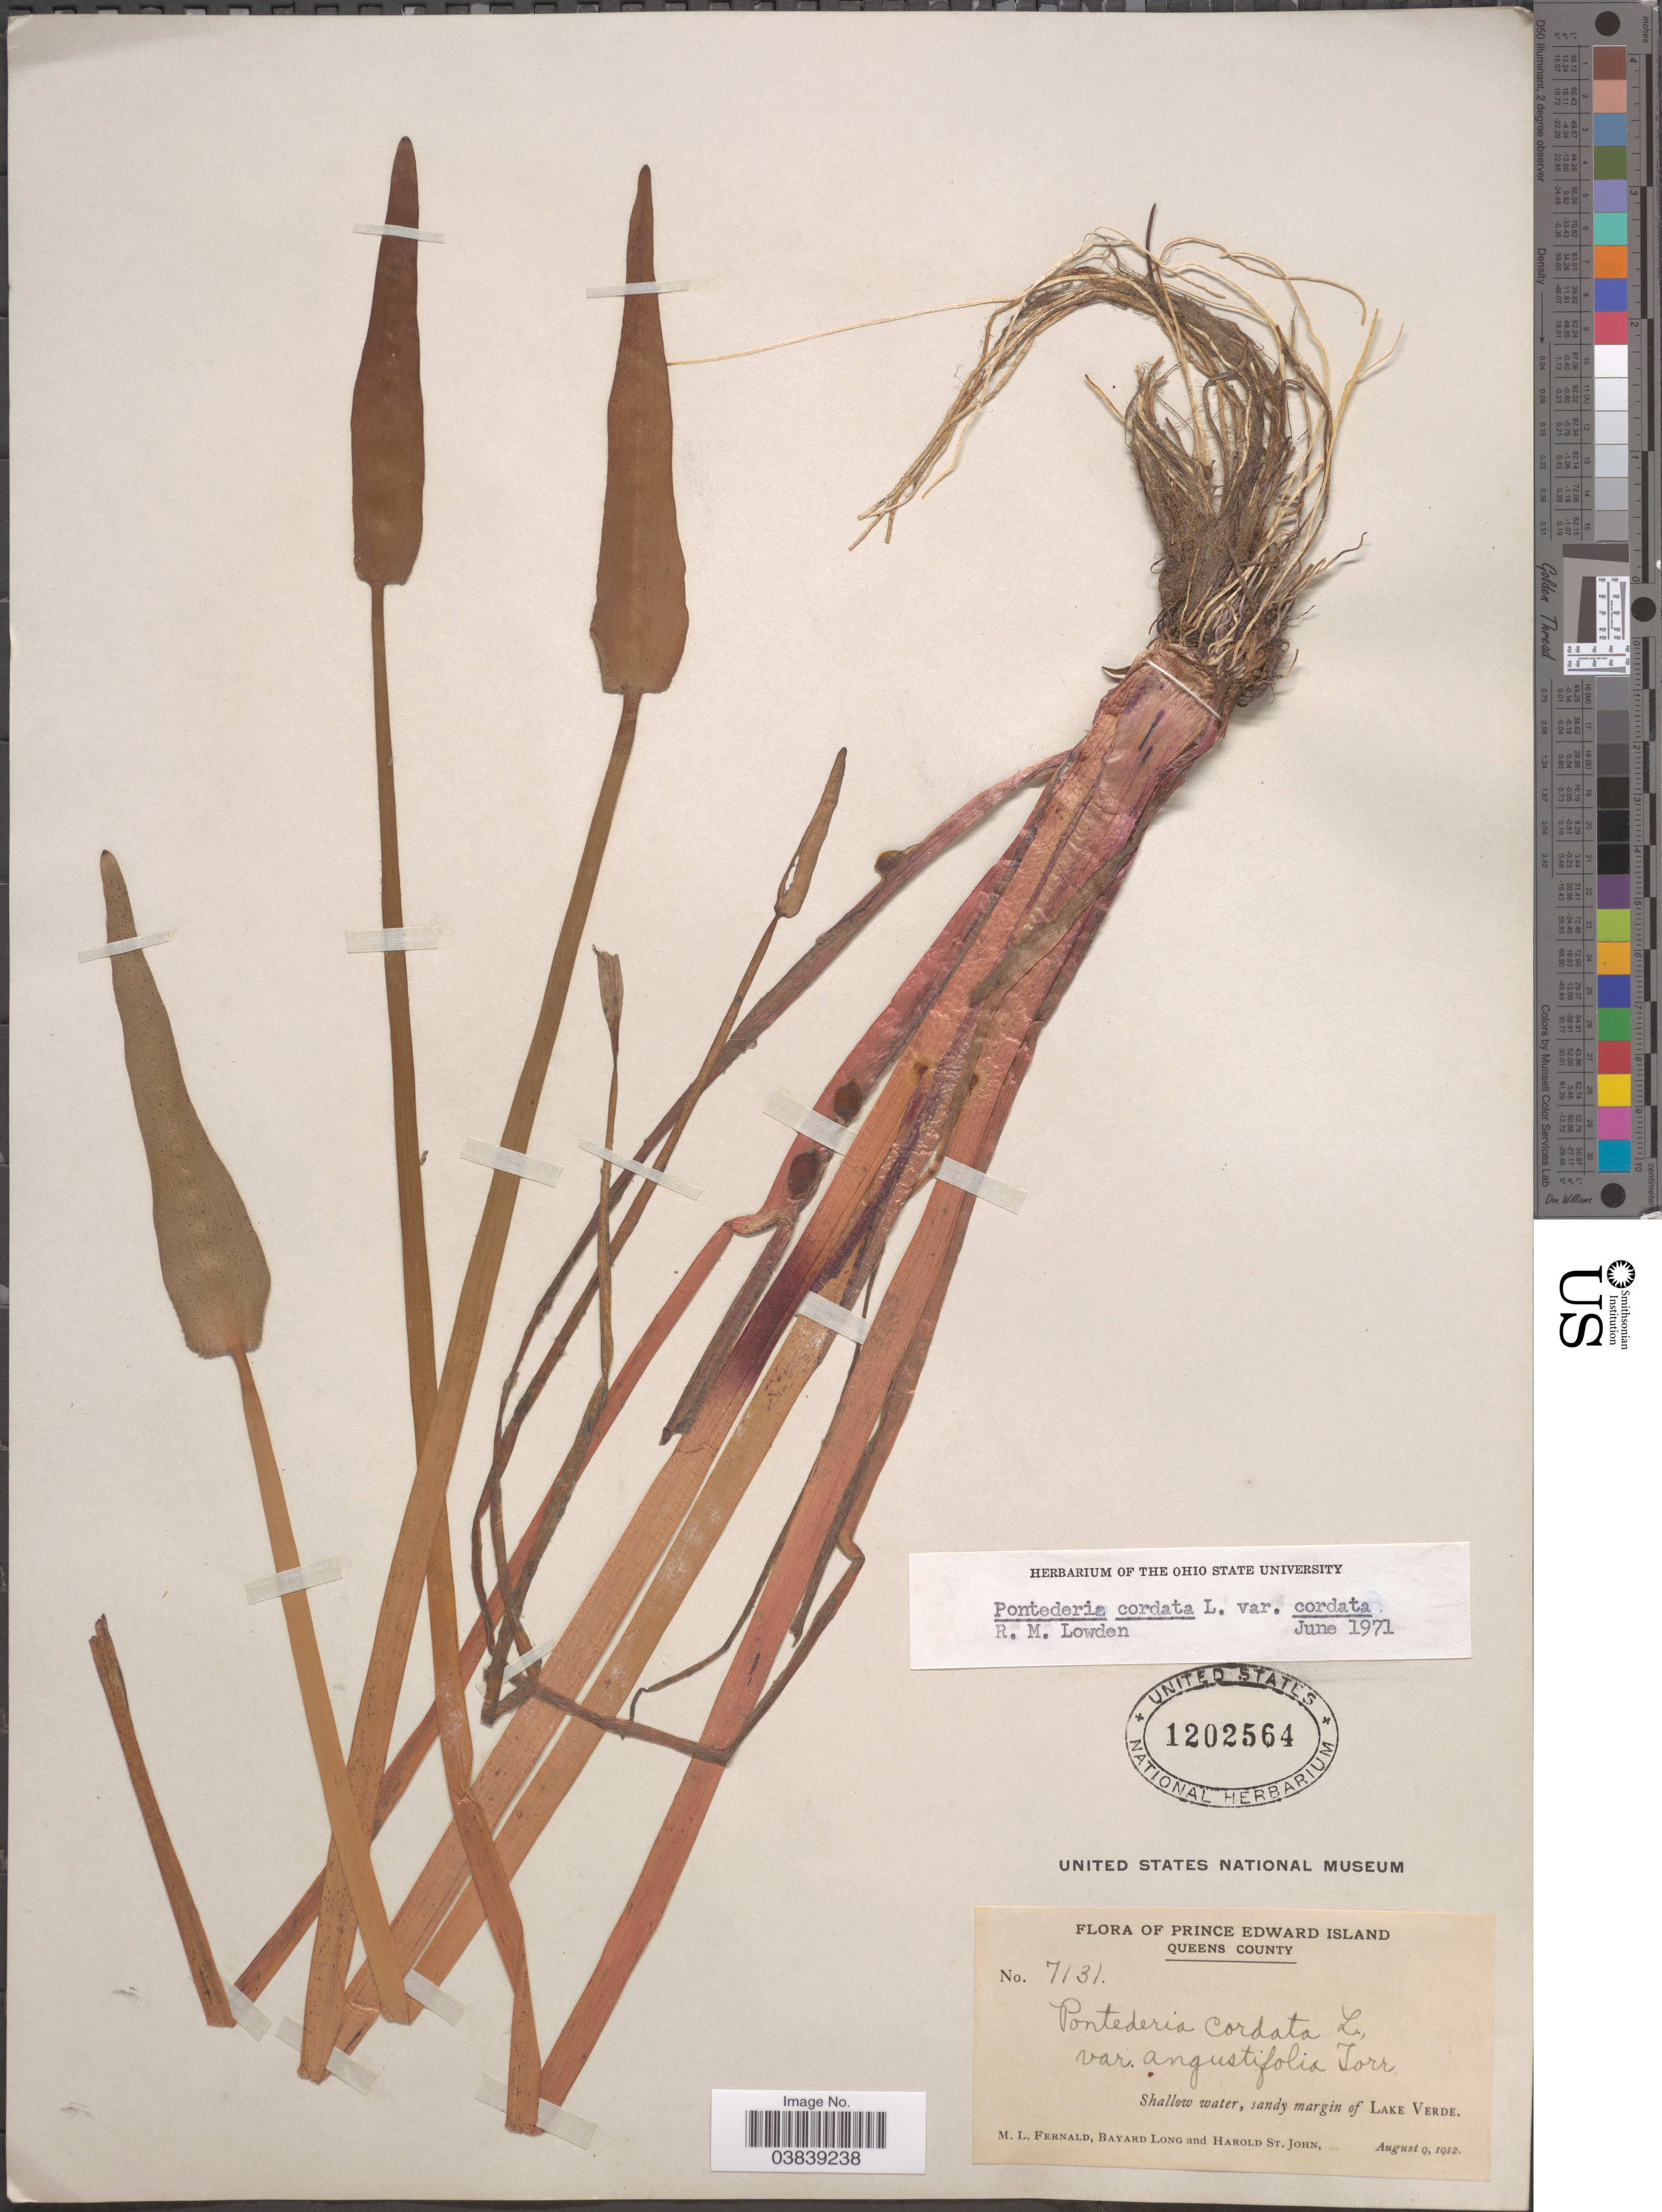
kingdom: Plantae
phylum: Tracheophyta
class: Liliopsida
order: Commelinales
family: Pontederiaceae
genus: Pontederia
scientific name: Pontederia cordata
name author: L.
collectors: M. L. Fernald, B. Long & H. St. John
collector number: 7131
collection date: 1912-08-09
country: Canada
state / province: Prince Edward Island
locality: Queens County. Sandy margin of Lake Verde.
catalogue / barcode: US 1202564